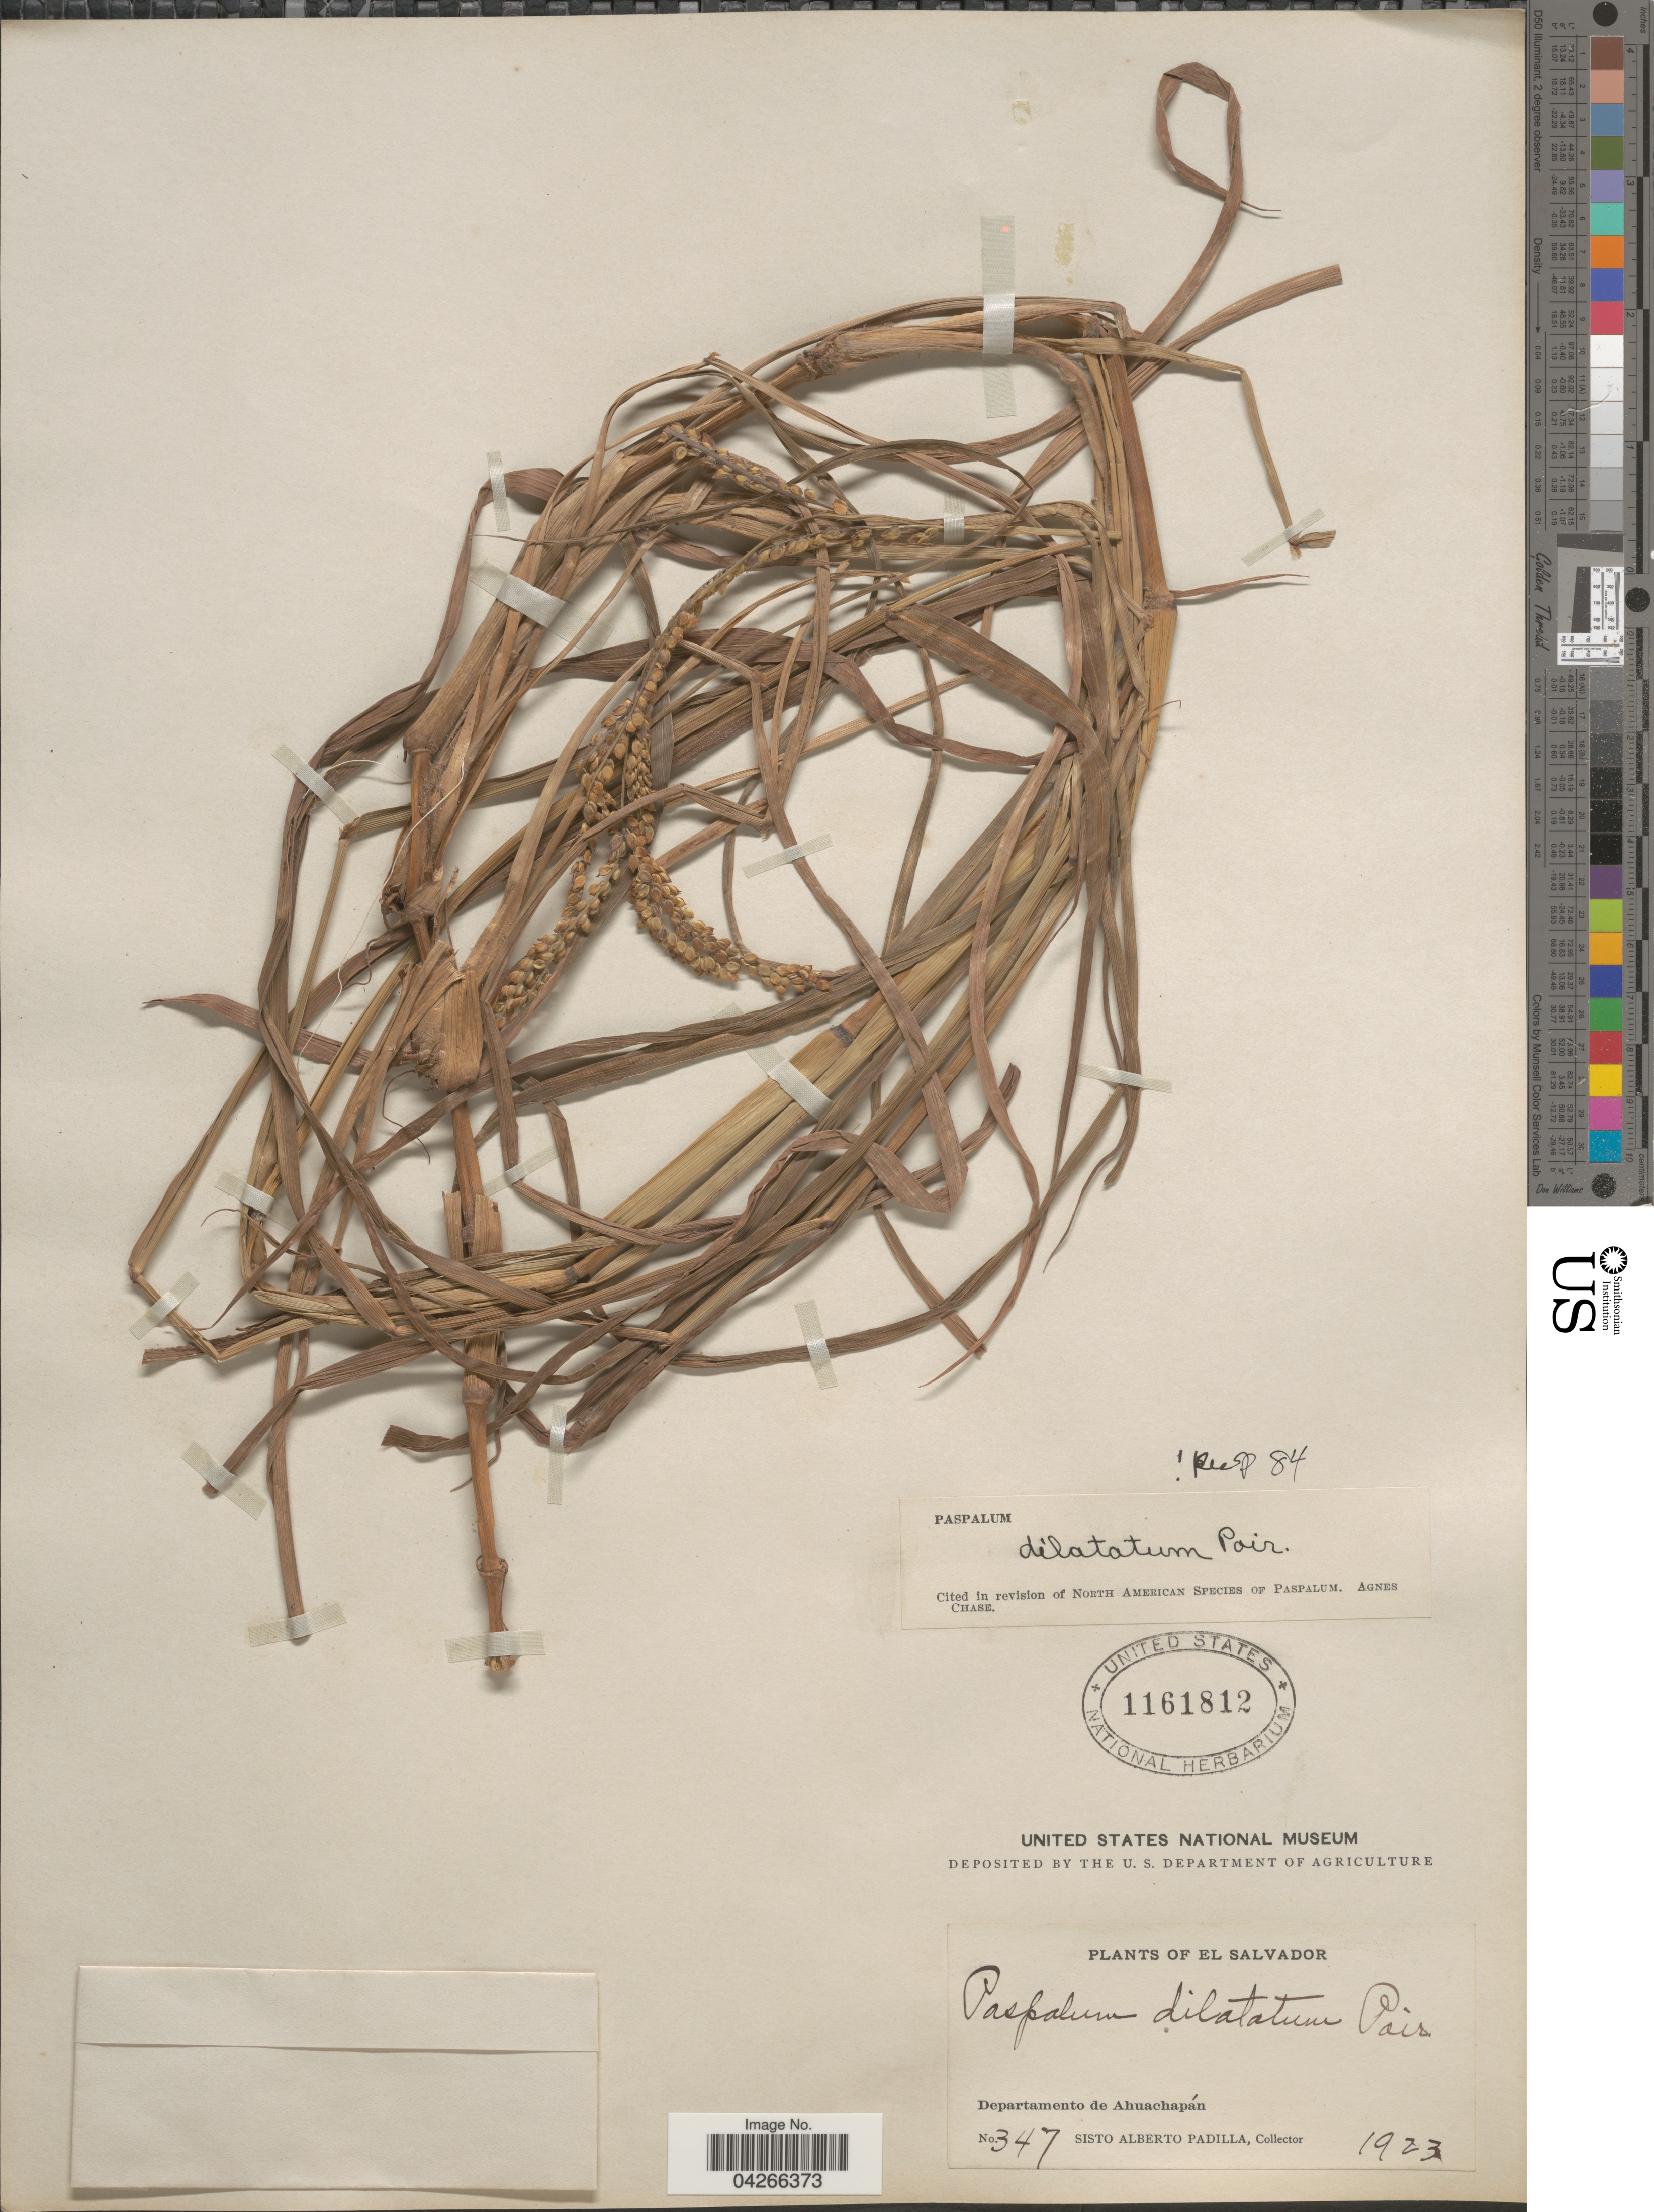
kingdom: Plantae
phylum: Tracheophyta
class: Liliopsida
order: Poales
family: Poaceae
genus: Paspalum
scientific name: Paspalum dilatatum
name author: Poir.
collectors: S. A. Padilla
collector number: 347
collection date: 1923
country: El Salvador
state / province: Ahuachapan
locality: Departamento de Ahuachapán.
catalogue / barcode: US 1161812